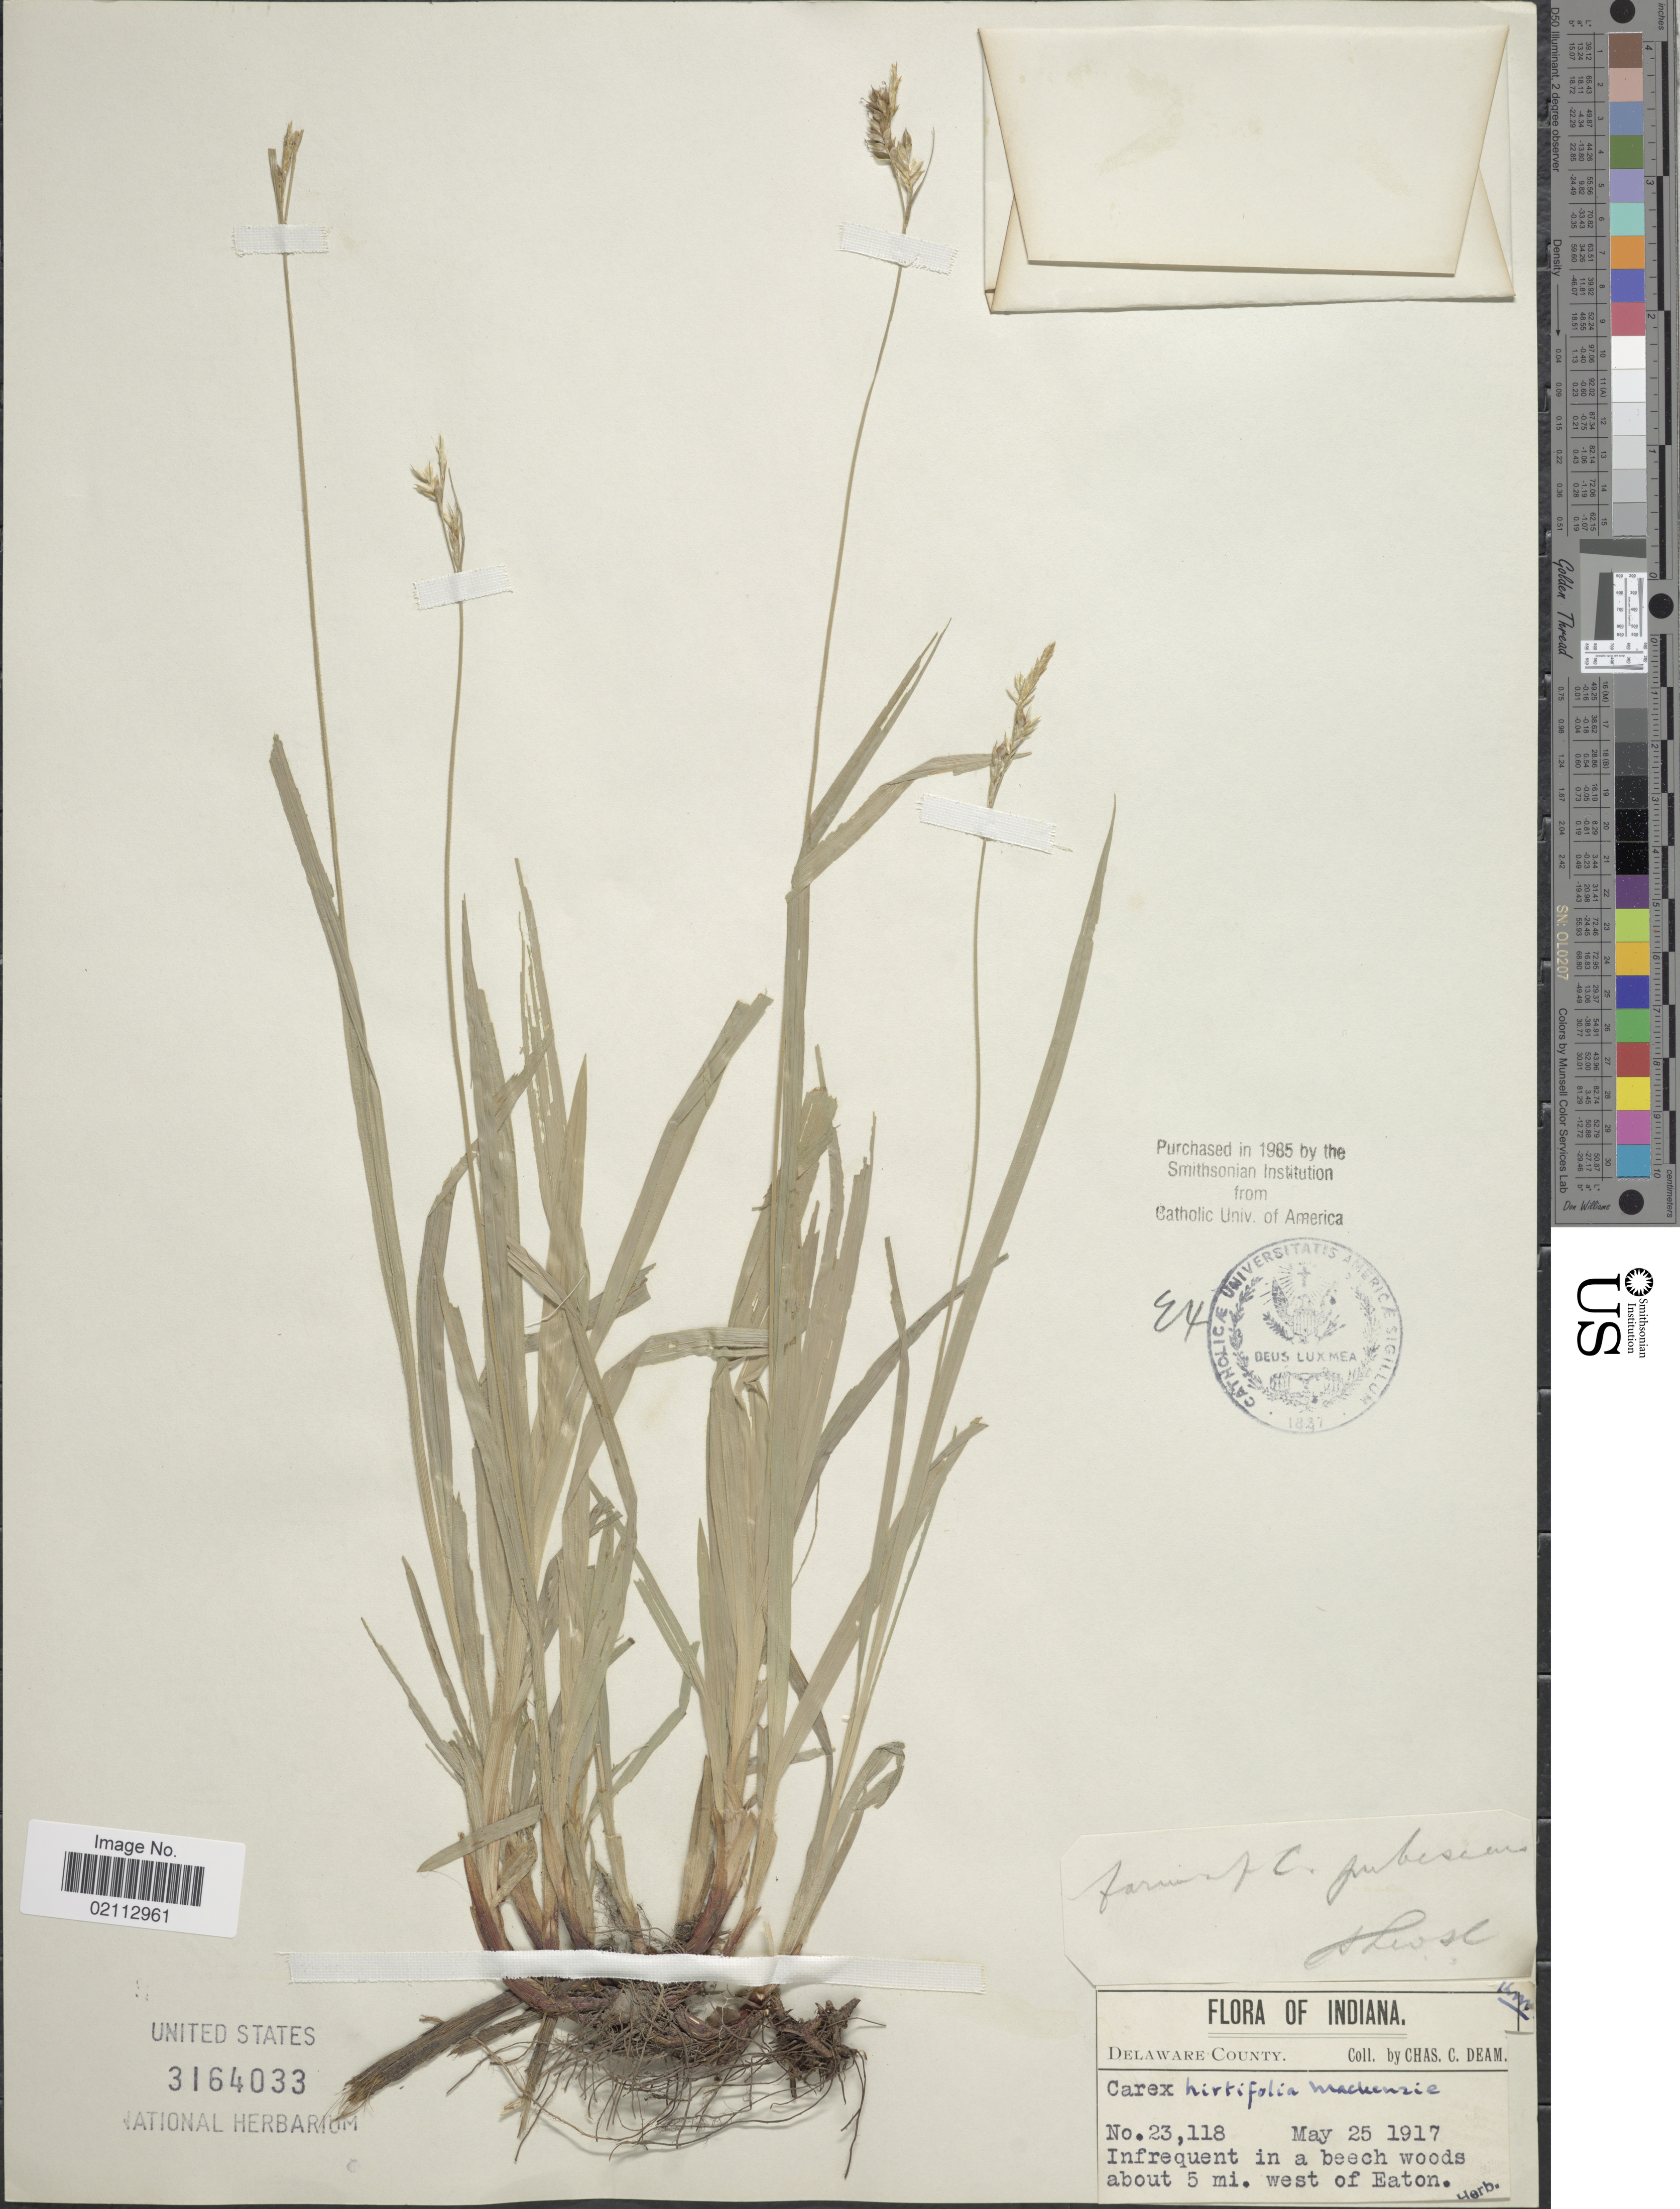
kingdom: Plantae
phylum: Tracheophyta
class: Liliopsida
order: Poales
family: Cyperaceae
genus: Carex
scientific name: Carex hirtifolia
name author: Mack.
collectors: C. C. Deam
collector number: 23118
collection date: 1917-05-25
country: United States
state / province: Indiana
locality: Delaware County. In a beach woods about 5 mi. west of Eaton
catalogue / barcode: US 3164033